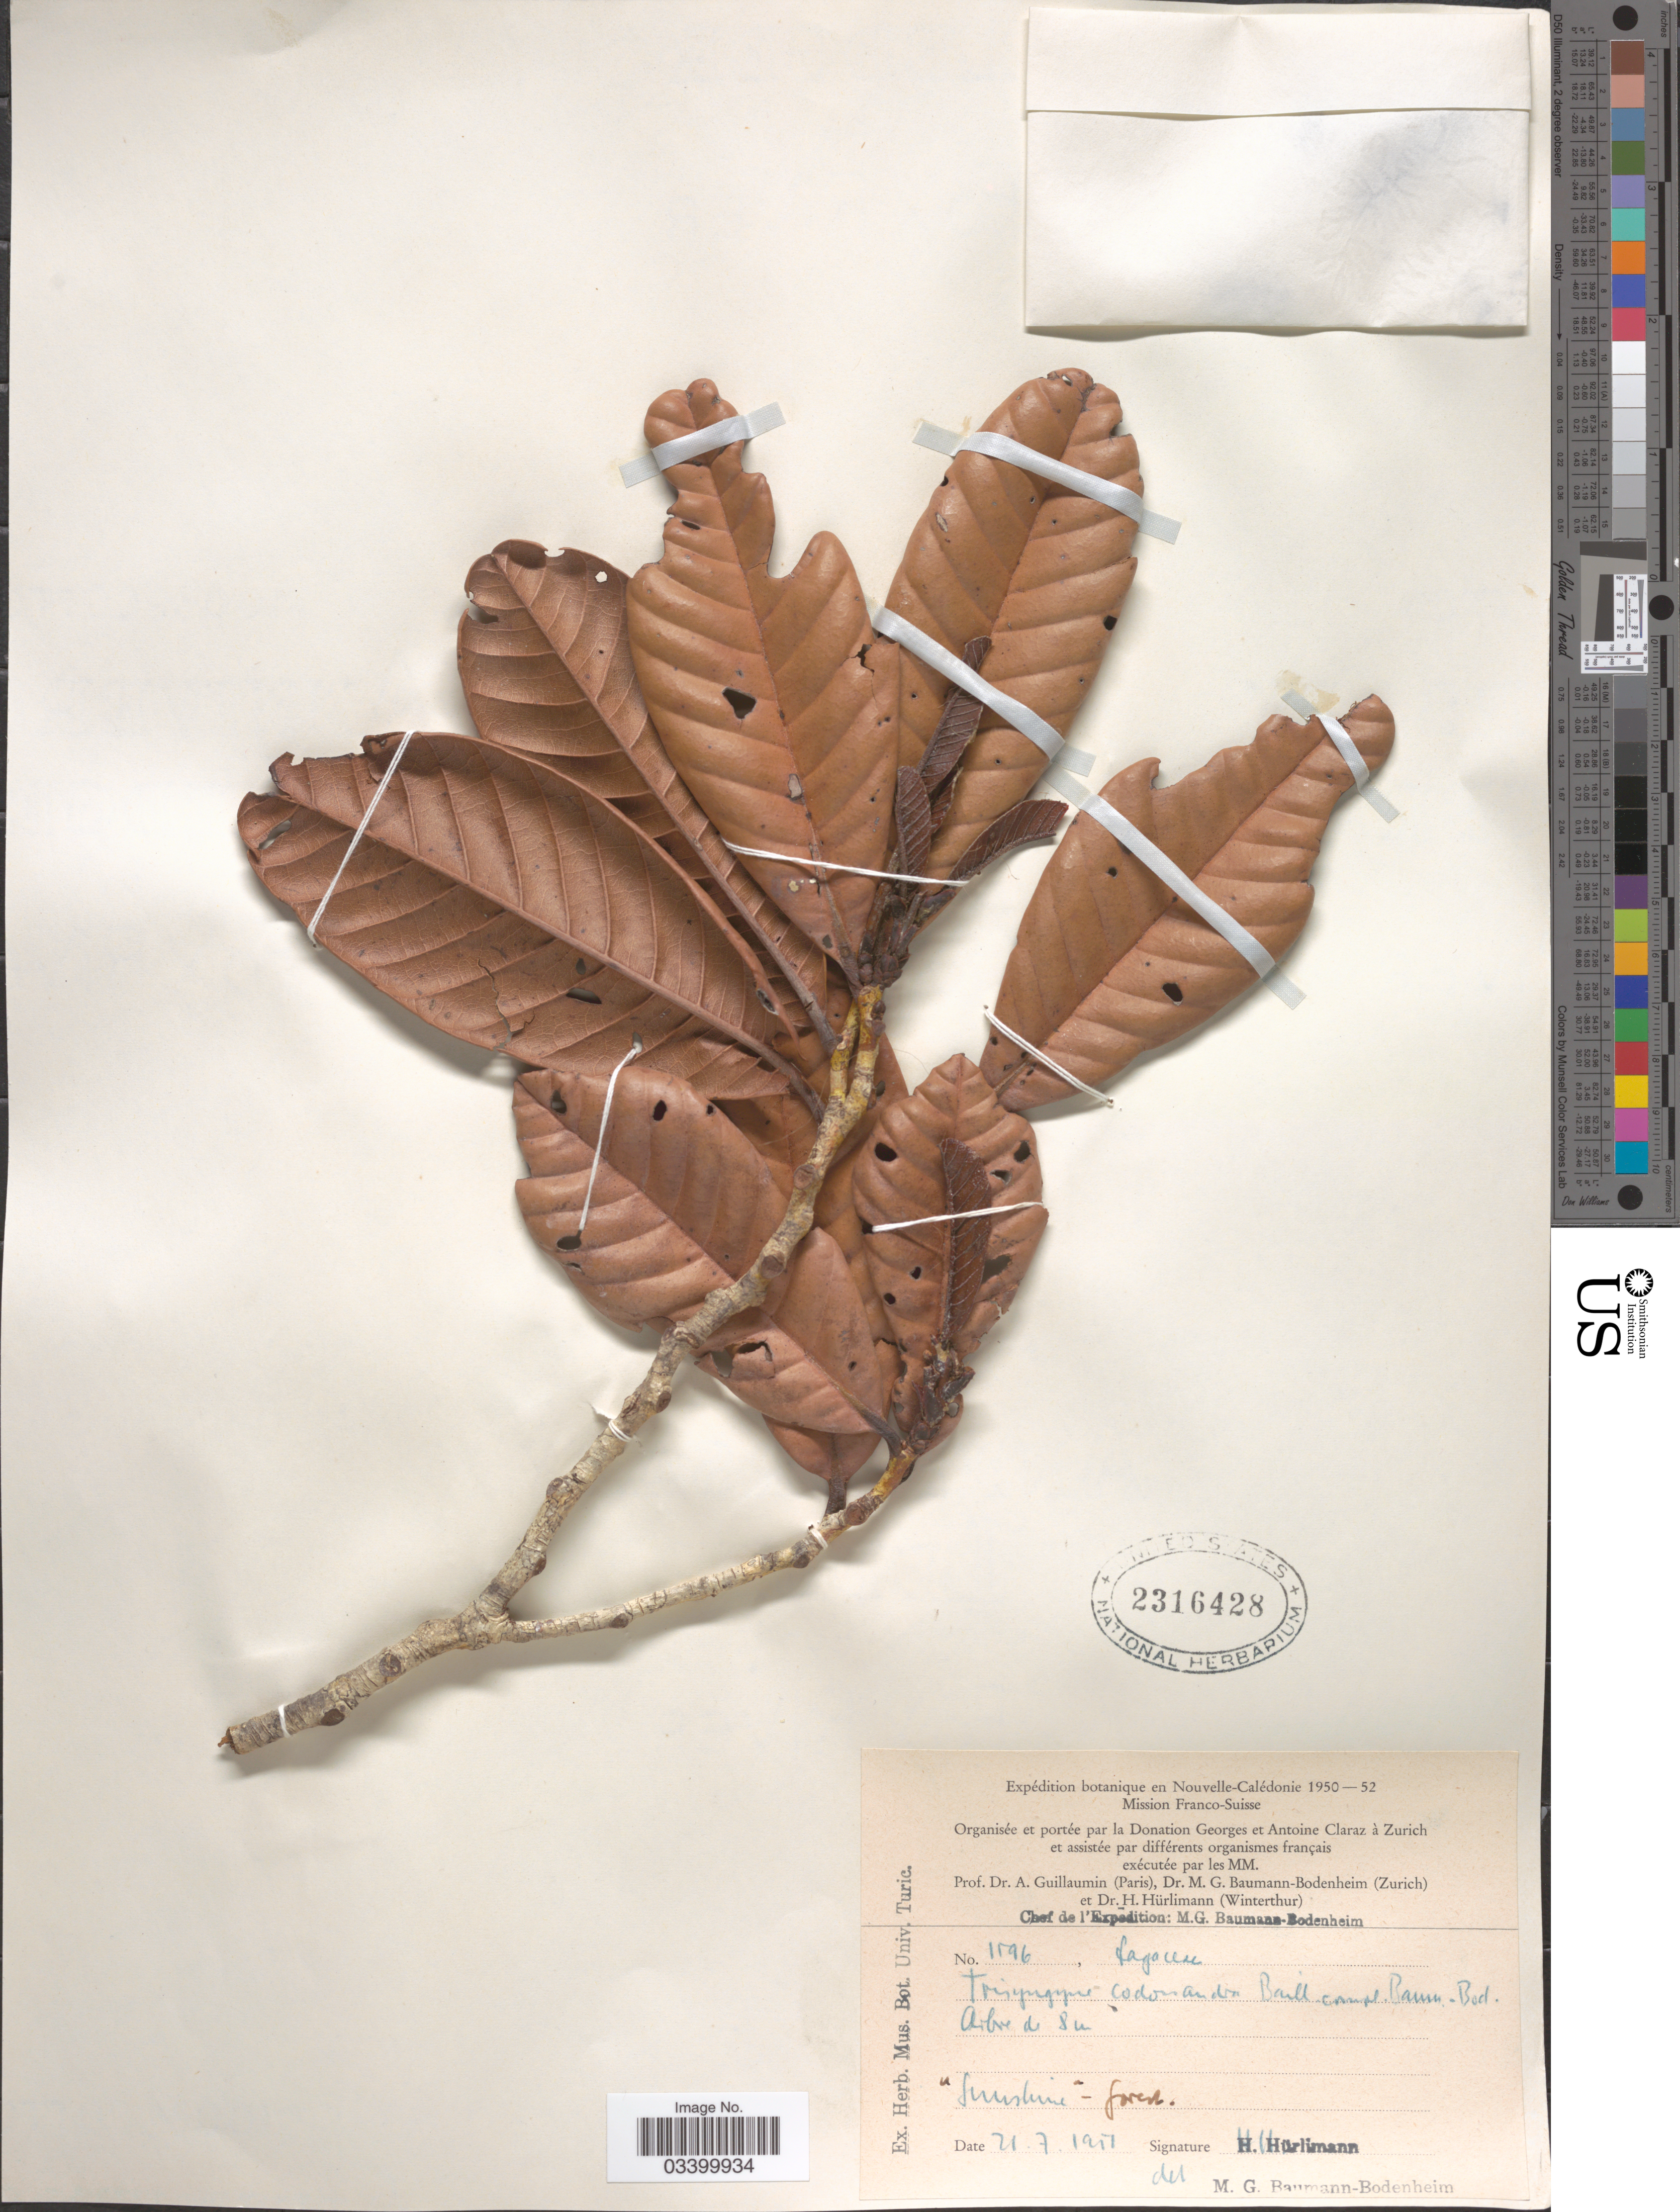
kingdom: Plantae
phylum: Tracheophyta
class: Magnoliopsida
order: Fagales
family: Nothofagaceae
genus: Nothofagus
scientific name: Nothofagus codonandra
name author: (Baill.) Steenis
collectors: H. Hürlimann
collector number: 1596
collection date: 1951-07-21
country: New Caledonia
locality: Nouvelle-Calédonie. "Suuskine" [interpreted] - forest.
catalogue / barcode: US 2316428